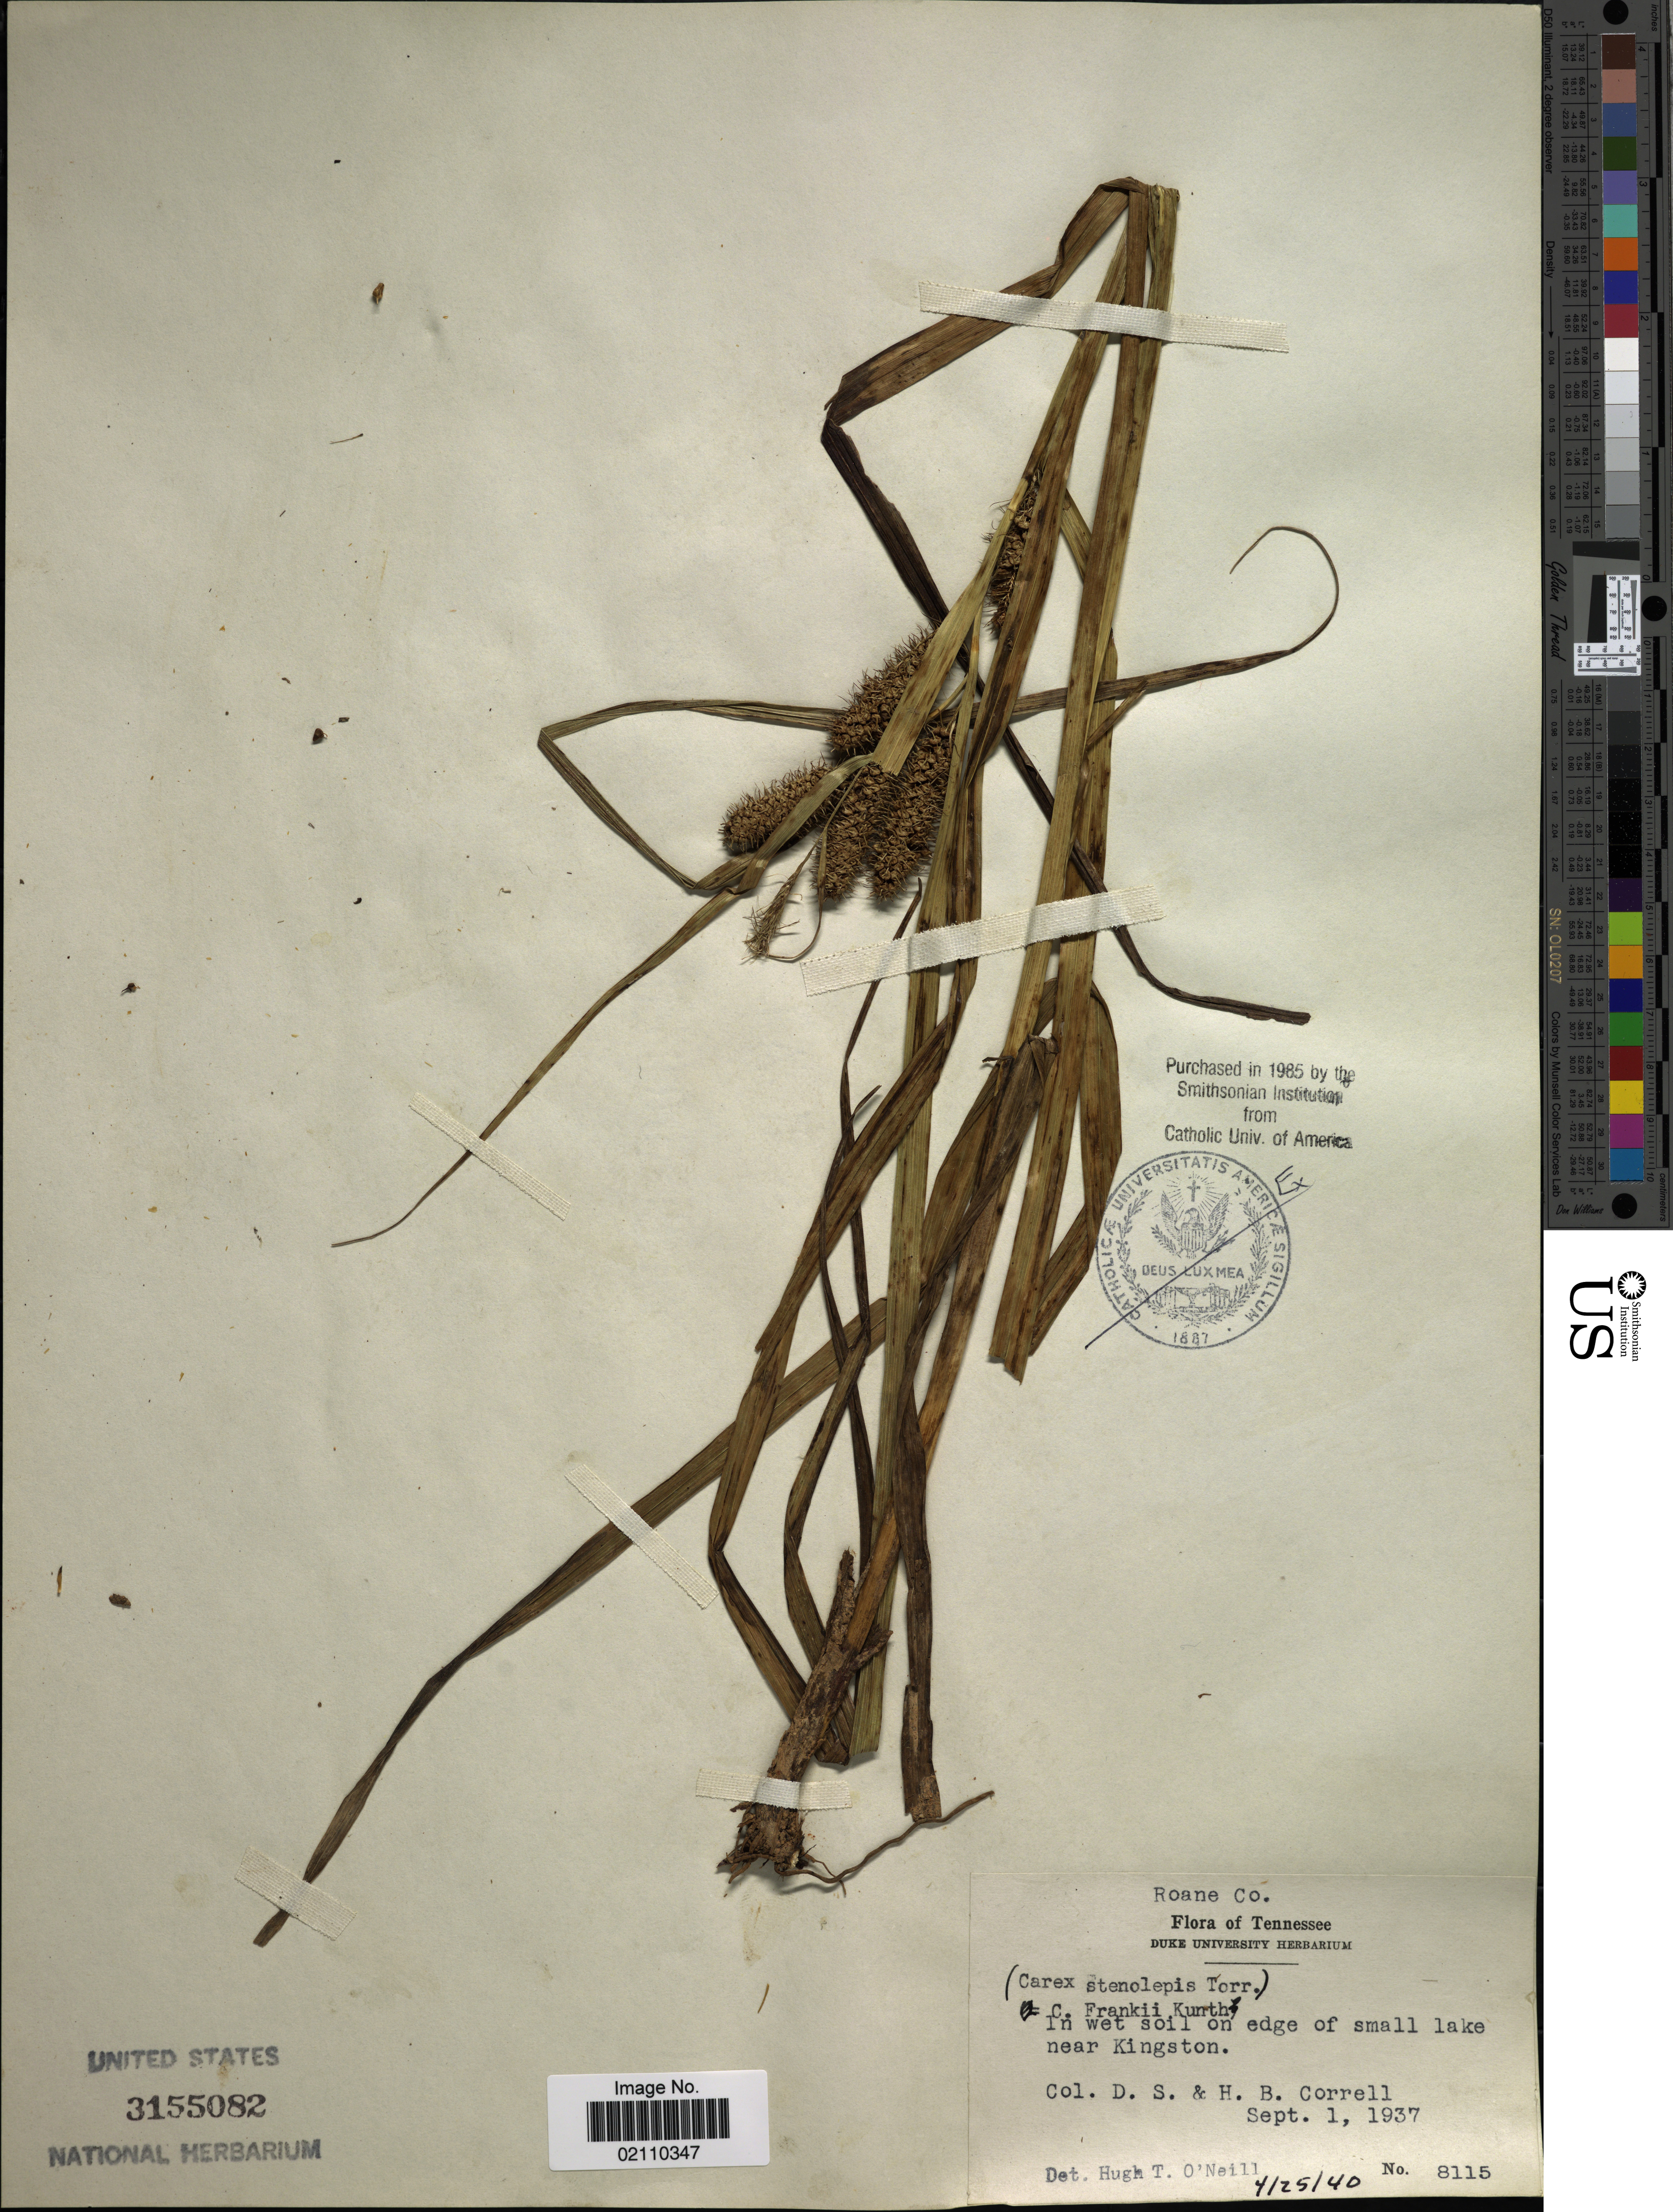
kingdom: Plantae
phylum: Tracheophyta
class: Liliopsida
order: Poales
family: Cyperaceae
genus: Carex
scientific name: Carex frankii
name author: Kunth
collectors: D. S. Correll & H. Correll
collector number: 8115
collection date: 1937-09-01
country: United States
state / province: Tennessee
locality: Roane Co., in wet soil on edge of small lake near Kingston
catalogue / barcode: US 3155082